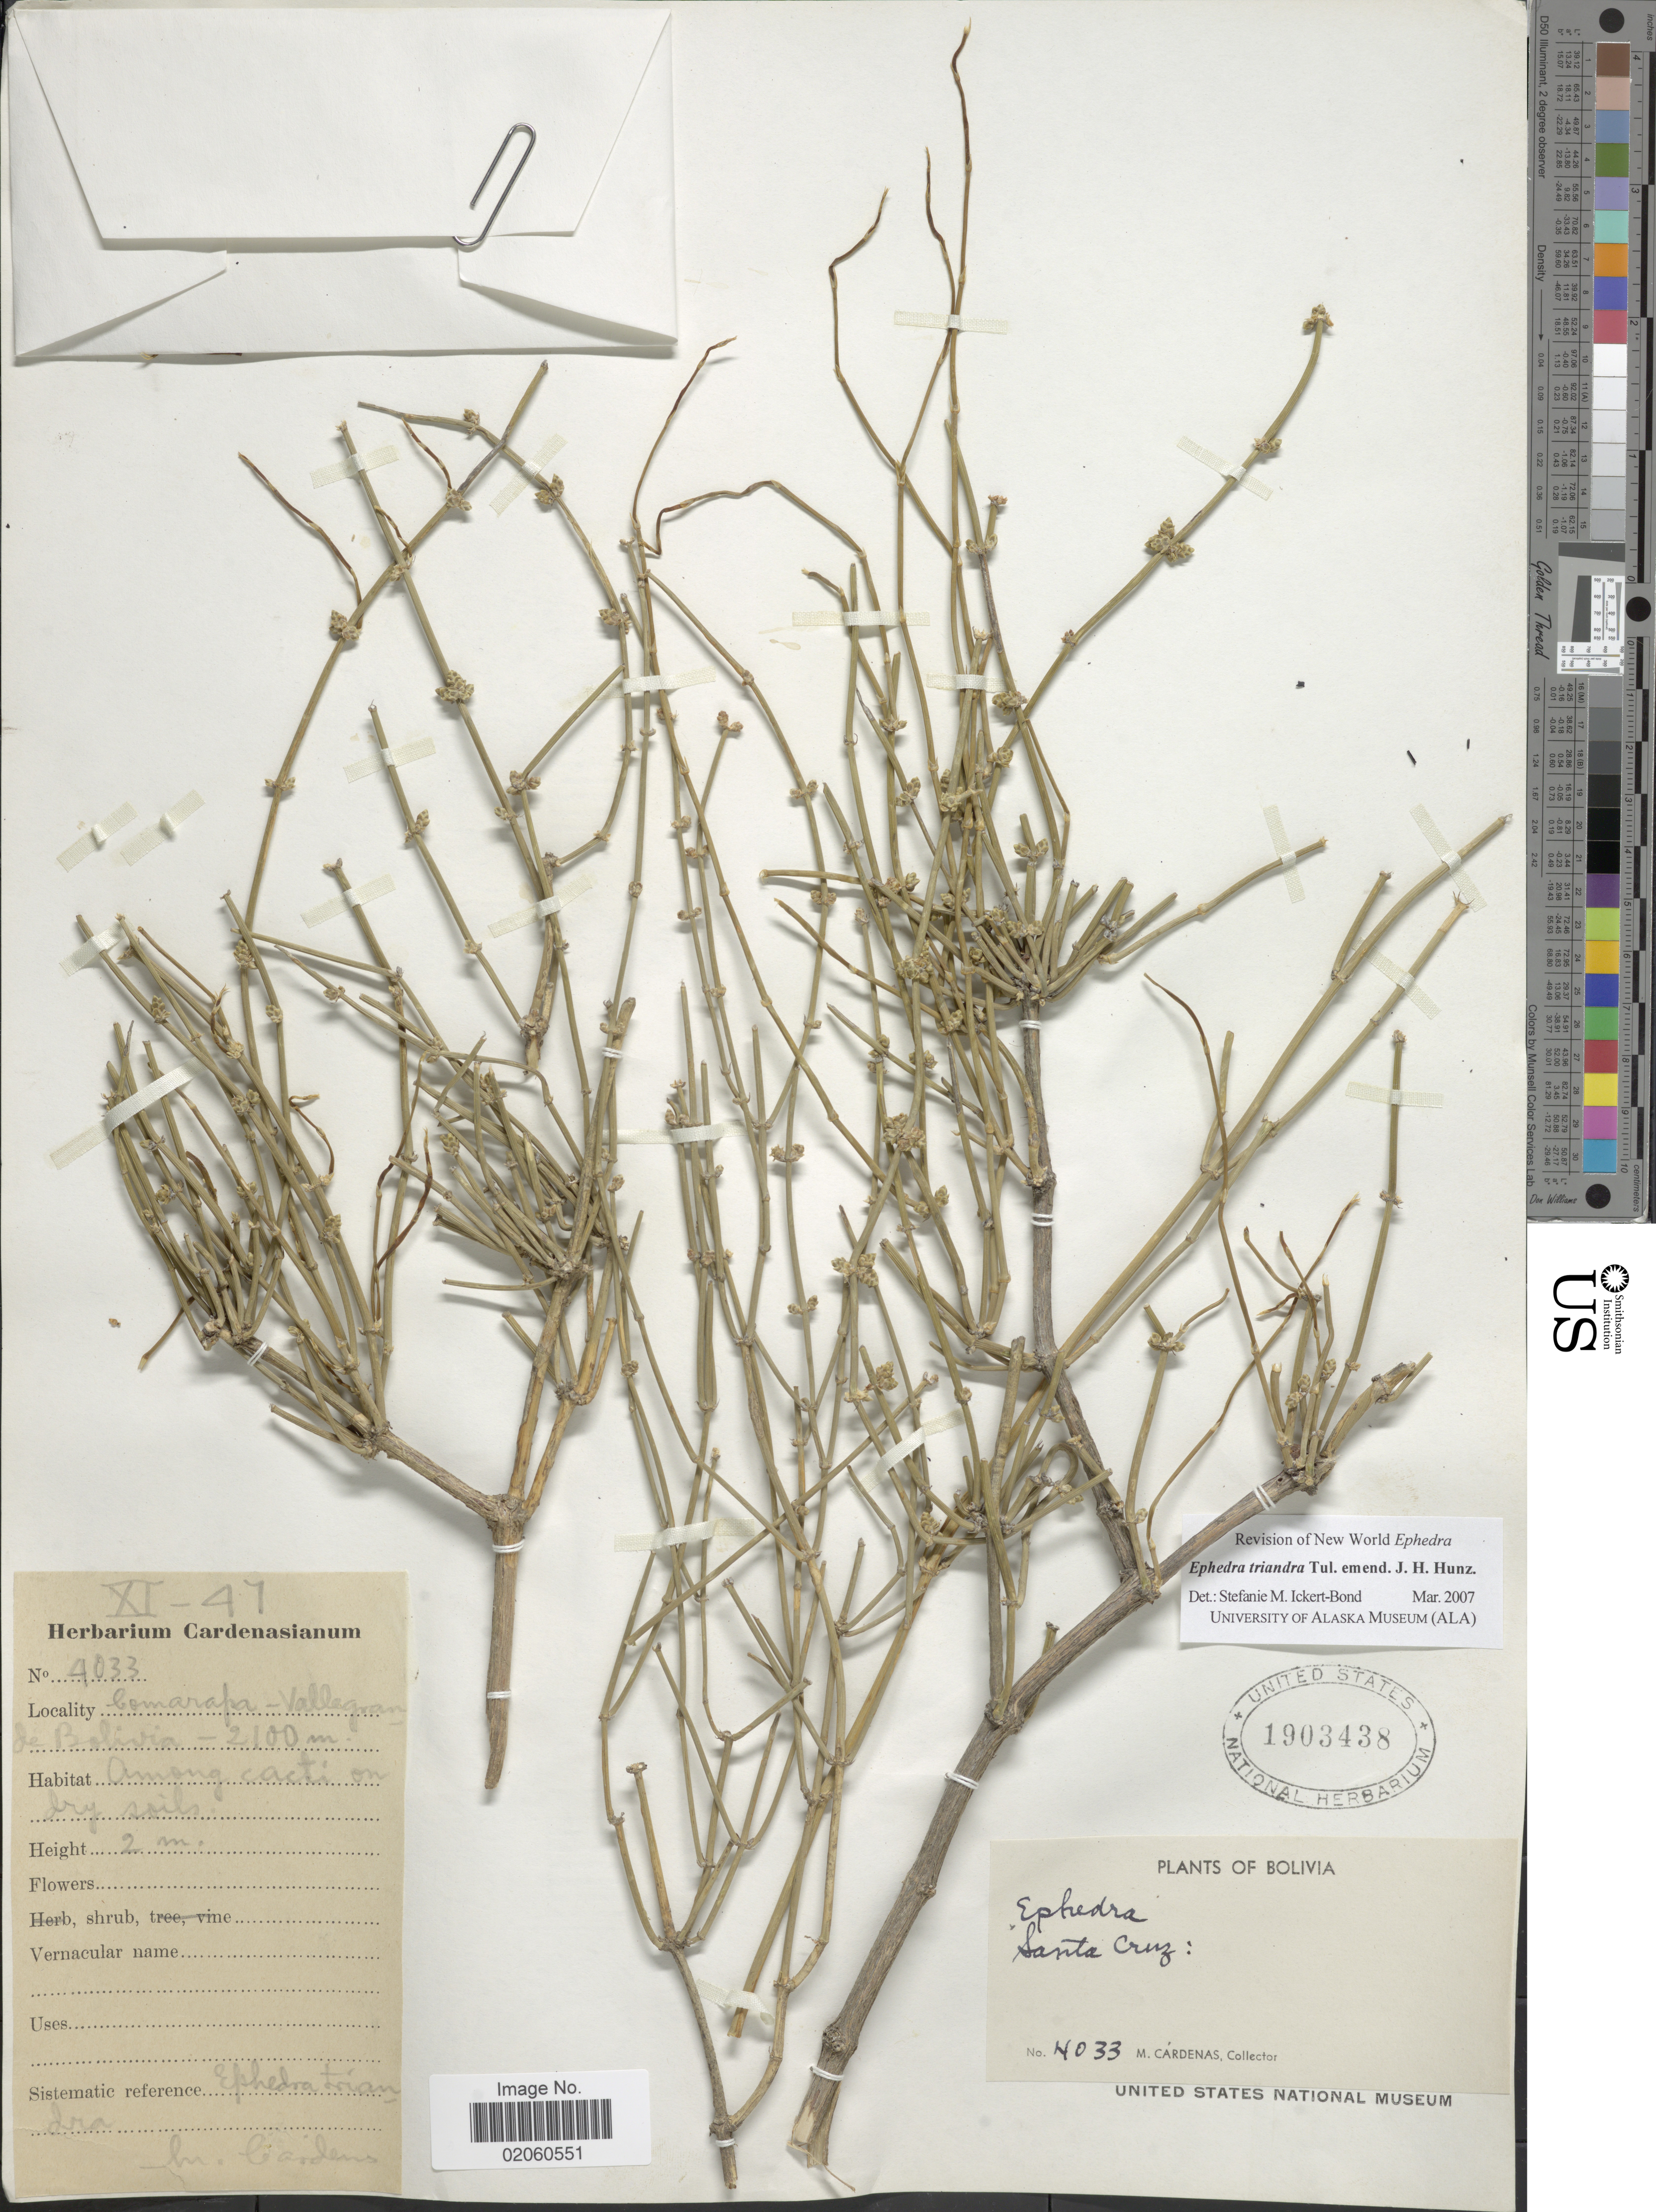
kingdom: Plantae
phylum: Tracheophyta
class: Gnetopsida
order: Ephedrales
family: Ephedraceae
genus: Ephedra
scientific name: Ephedra triandra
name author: Tul.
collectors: M. Cárdenas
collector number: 4033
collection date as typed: Transcribed d/m/y: /11/47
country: Bolivia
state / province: Santa Cruz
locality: Comarapa-Vallegrande, among catci on dry soils.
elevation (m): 2100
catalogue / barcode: US 1903438